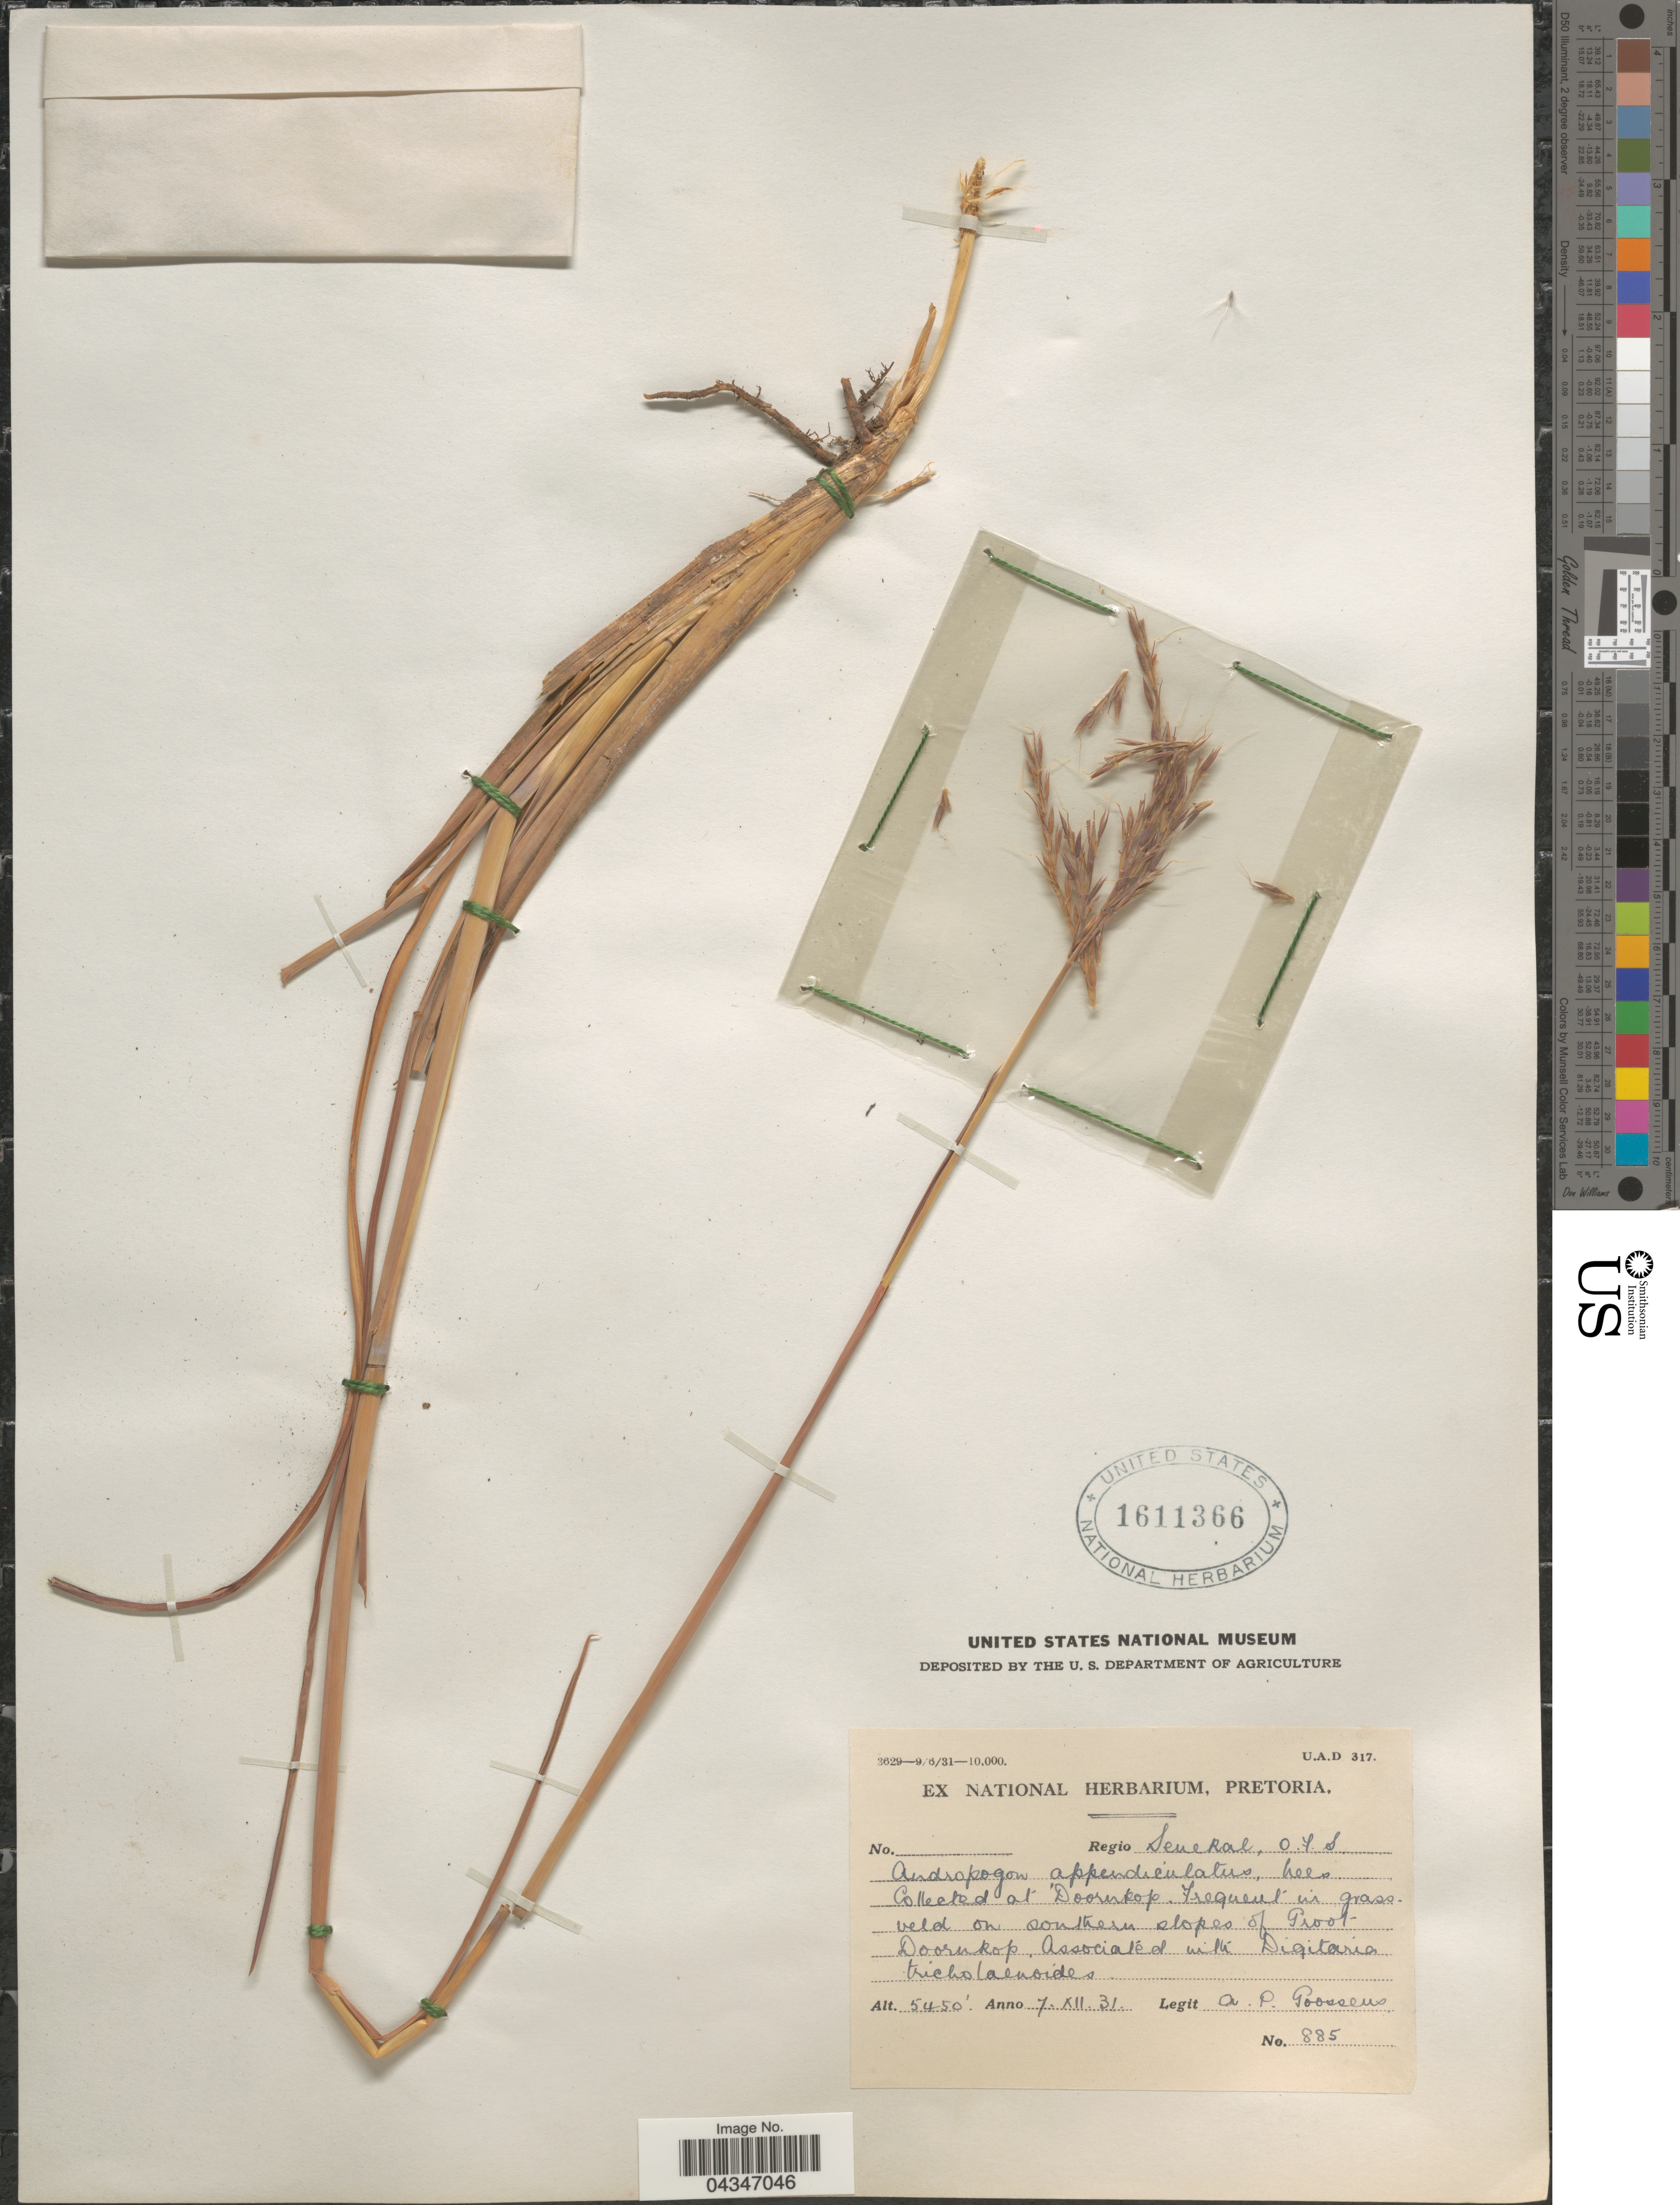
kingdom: Plantae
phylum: Tracheophyta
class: Liliopsida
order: Poales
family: Poaceae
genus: Andropogon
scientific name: Andropogon appendiculatus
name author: Nees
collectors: A. P. G. Goossens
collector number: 885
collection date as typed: Transcribed d/m/y: 7/12/31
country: South Africa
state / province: Free State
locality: Regio Senekal, O.F.S. At Doornkop. On southern slopes of Groot-Doornkop.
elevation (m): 1661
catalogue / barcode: US 1611366